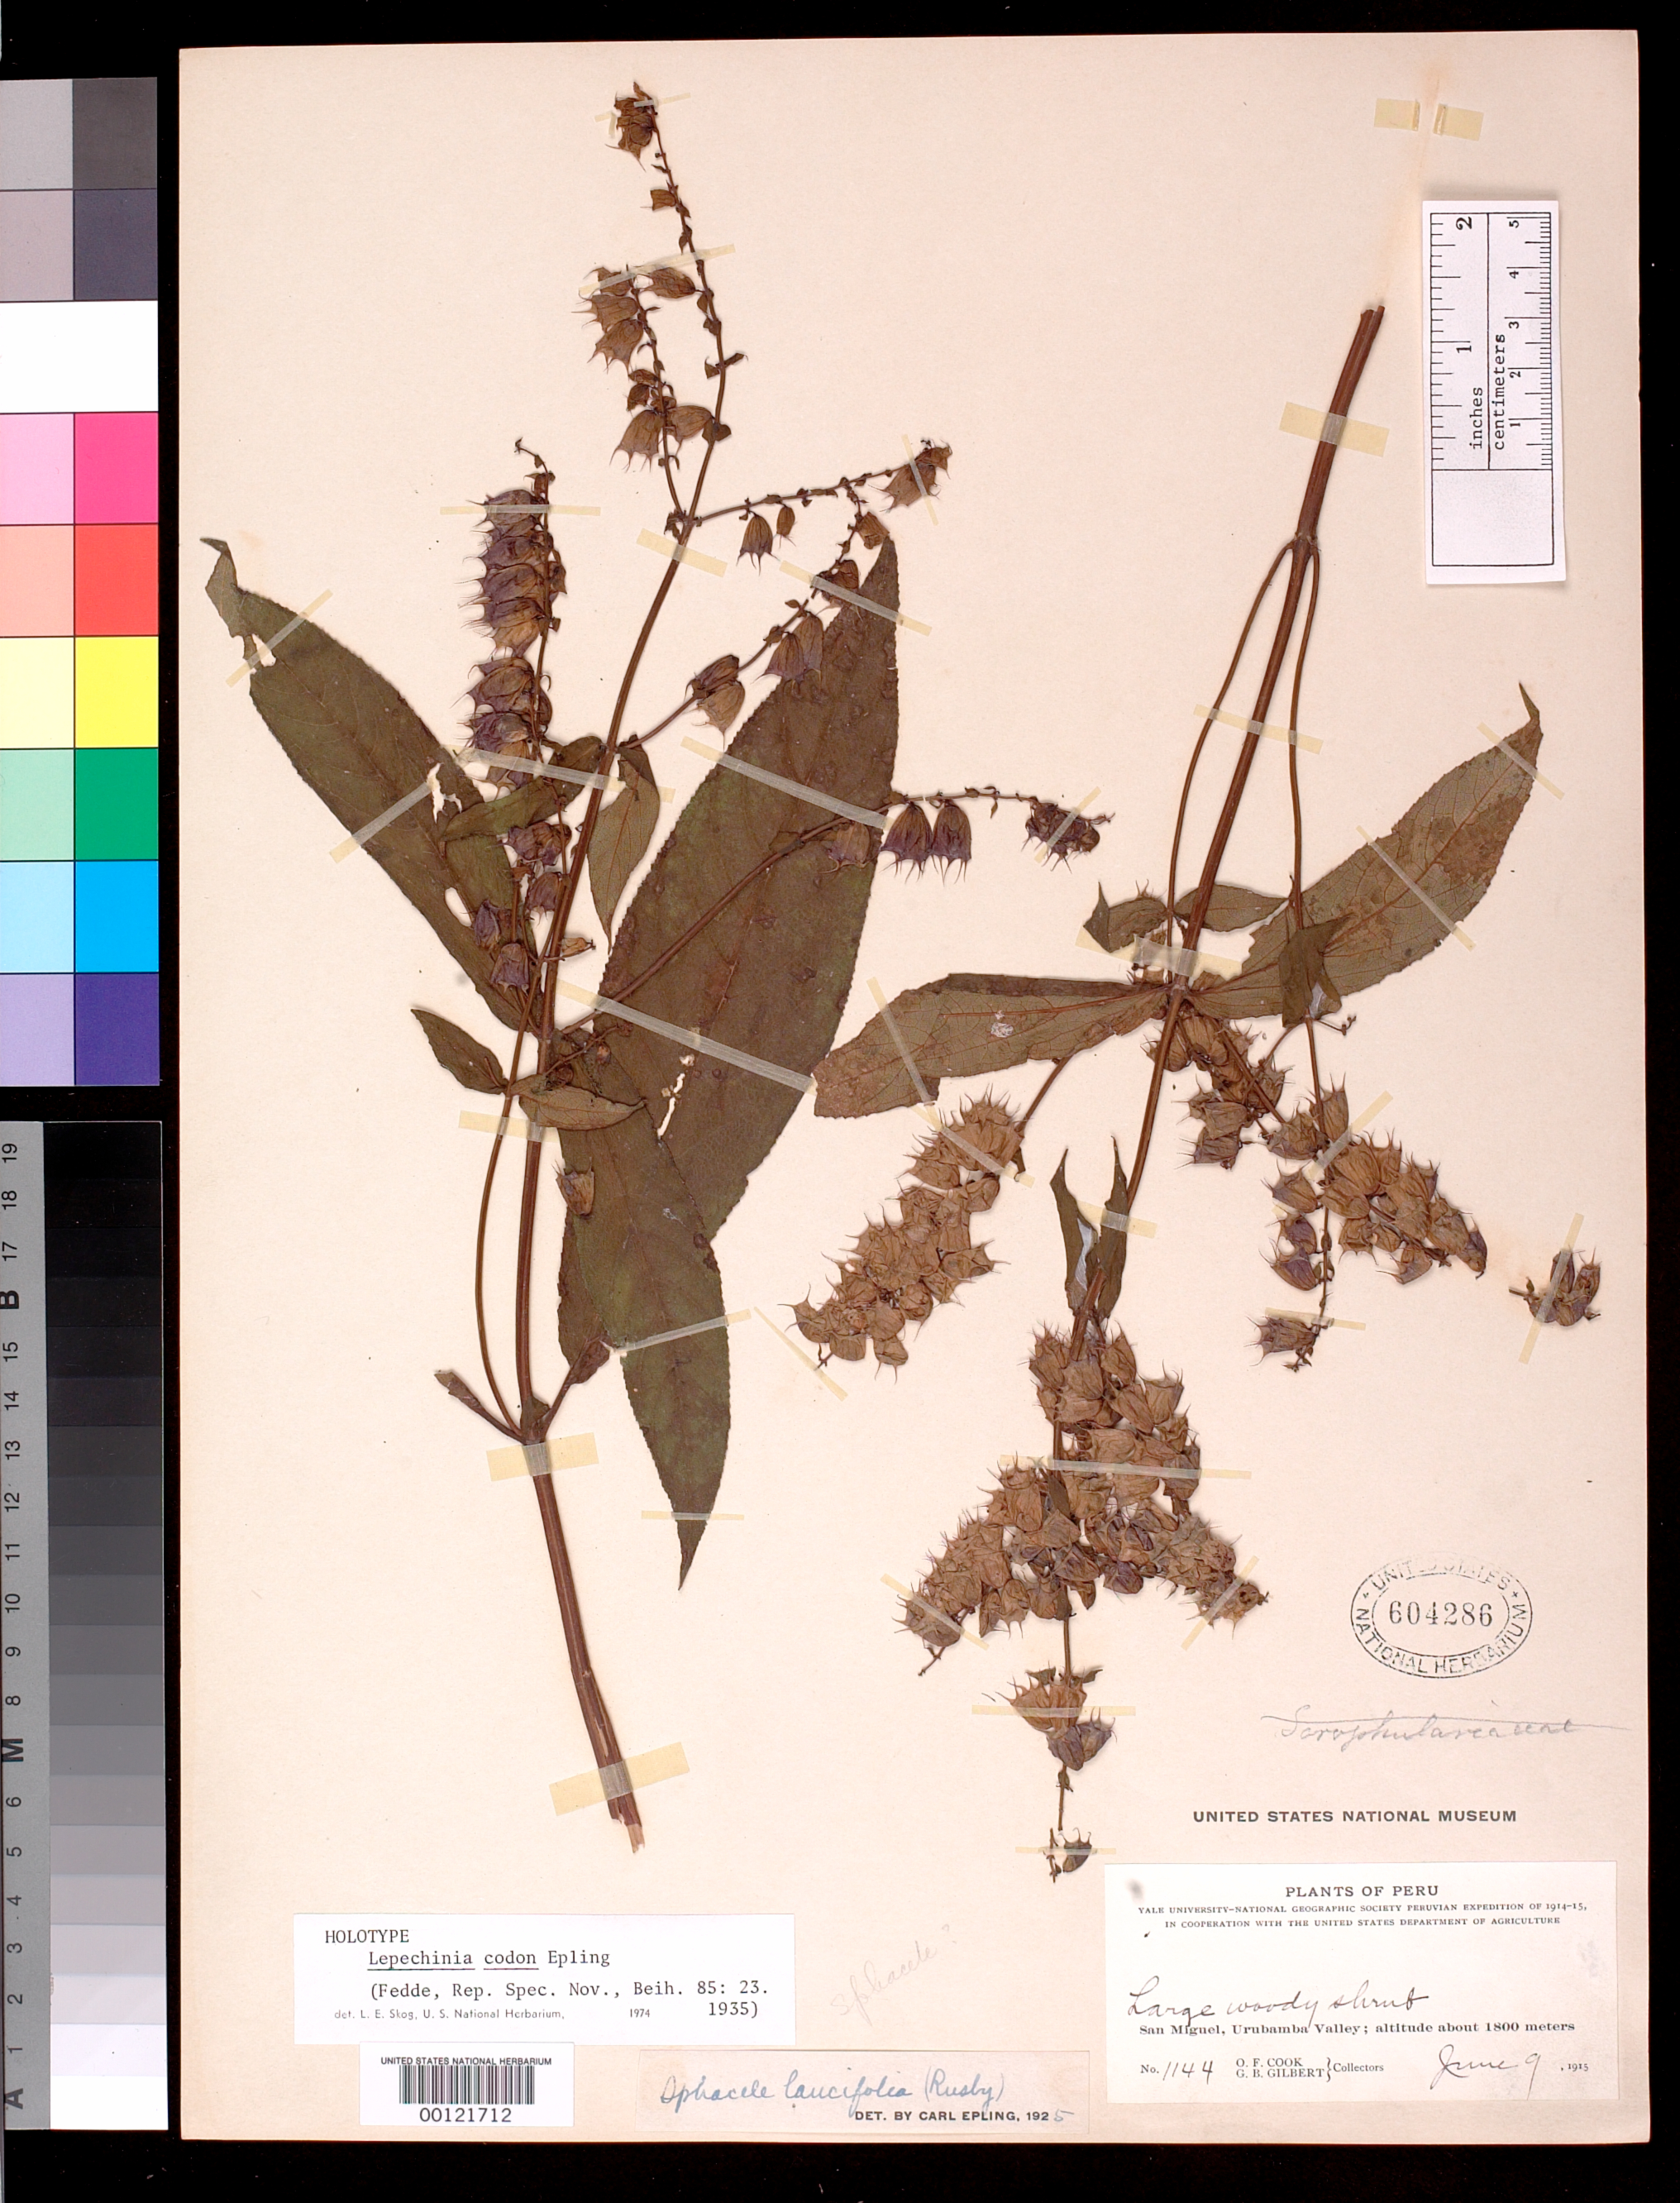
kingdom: Plantae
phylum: Tracheophyta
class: Magnoliopsida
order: Lamiales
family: Lamiaceae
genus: Lepechinia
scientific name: Lepechinia codon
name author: Epling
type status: Holotype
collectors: O. F. Cook & G. B. Gilbert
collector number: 1144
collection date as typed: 09 Jun 1915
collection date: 1915-06-09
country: Peru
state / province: Cusco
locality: San Miguel, Urubamba Valley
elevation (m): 1800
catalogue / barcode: US 604286